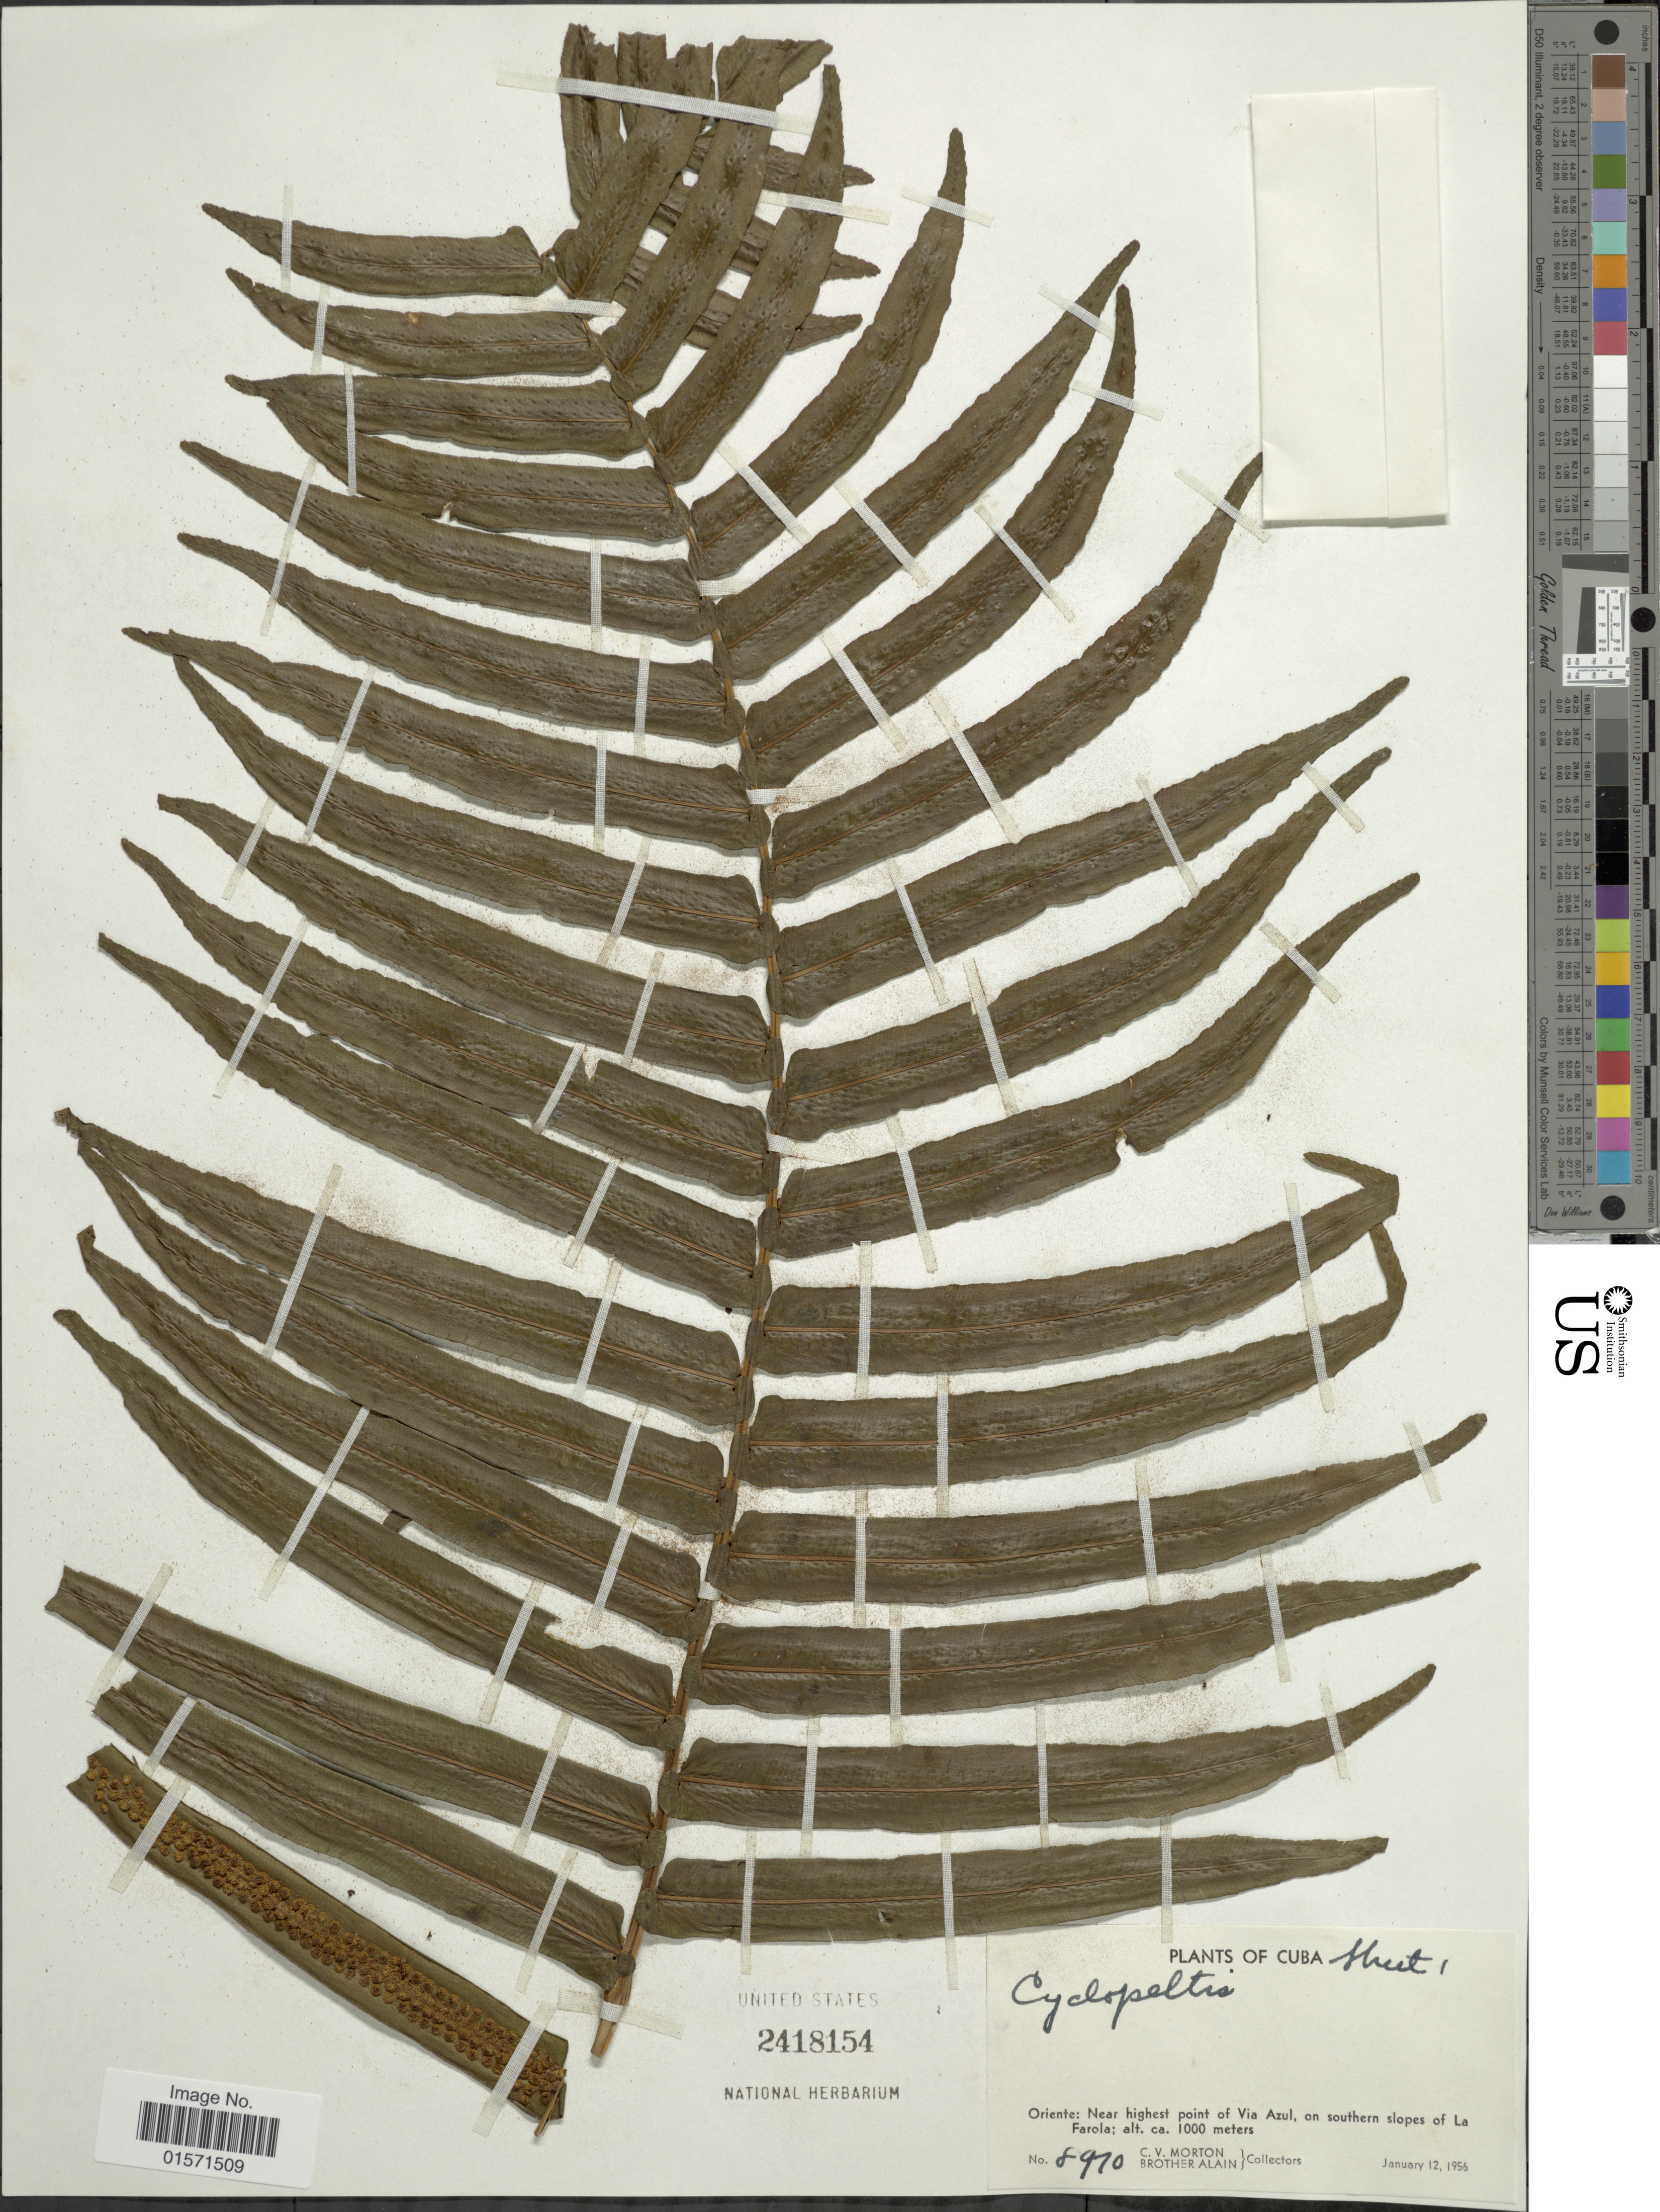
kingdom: Plantae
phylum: Tracheophyta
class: Polypodiopsida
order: Polypodiales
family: Lomariopsidaceae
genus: Cyclopeltis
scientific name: Cyclopeltis semicordata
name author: (Sw.) J. Sm.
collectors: C. V. Morton & Bro. Alain - DO NOT USE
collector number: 8970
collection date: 1956-01-12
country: Cuba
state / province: Oriente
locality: Oriente': Near highest point of Via Azul, on southern slopes of La Farola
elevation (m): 1000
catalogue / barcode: US 2418154